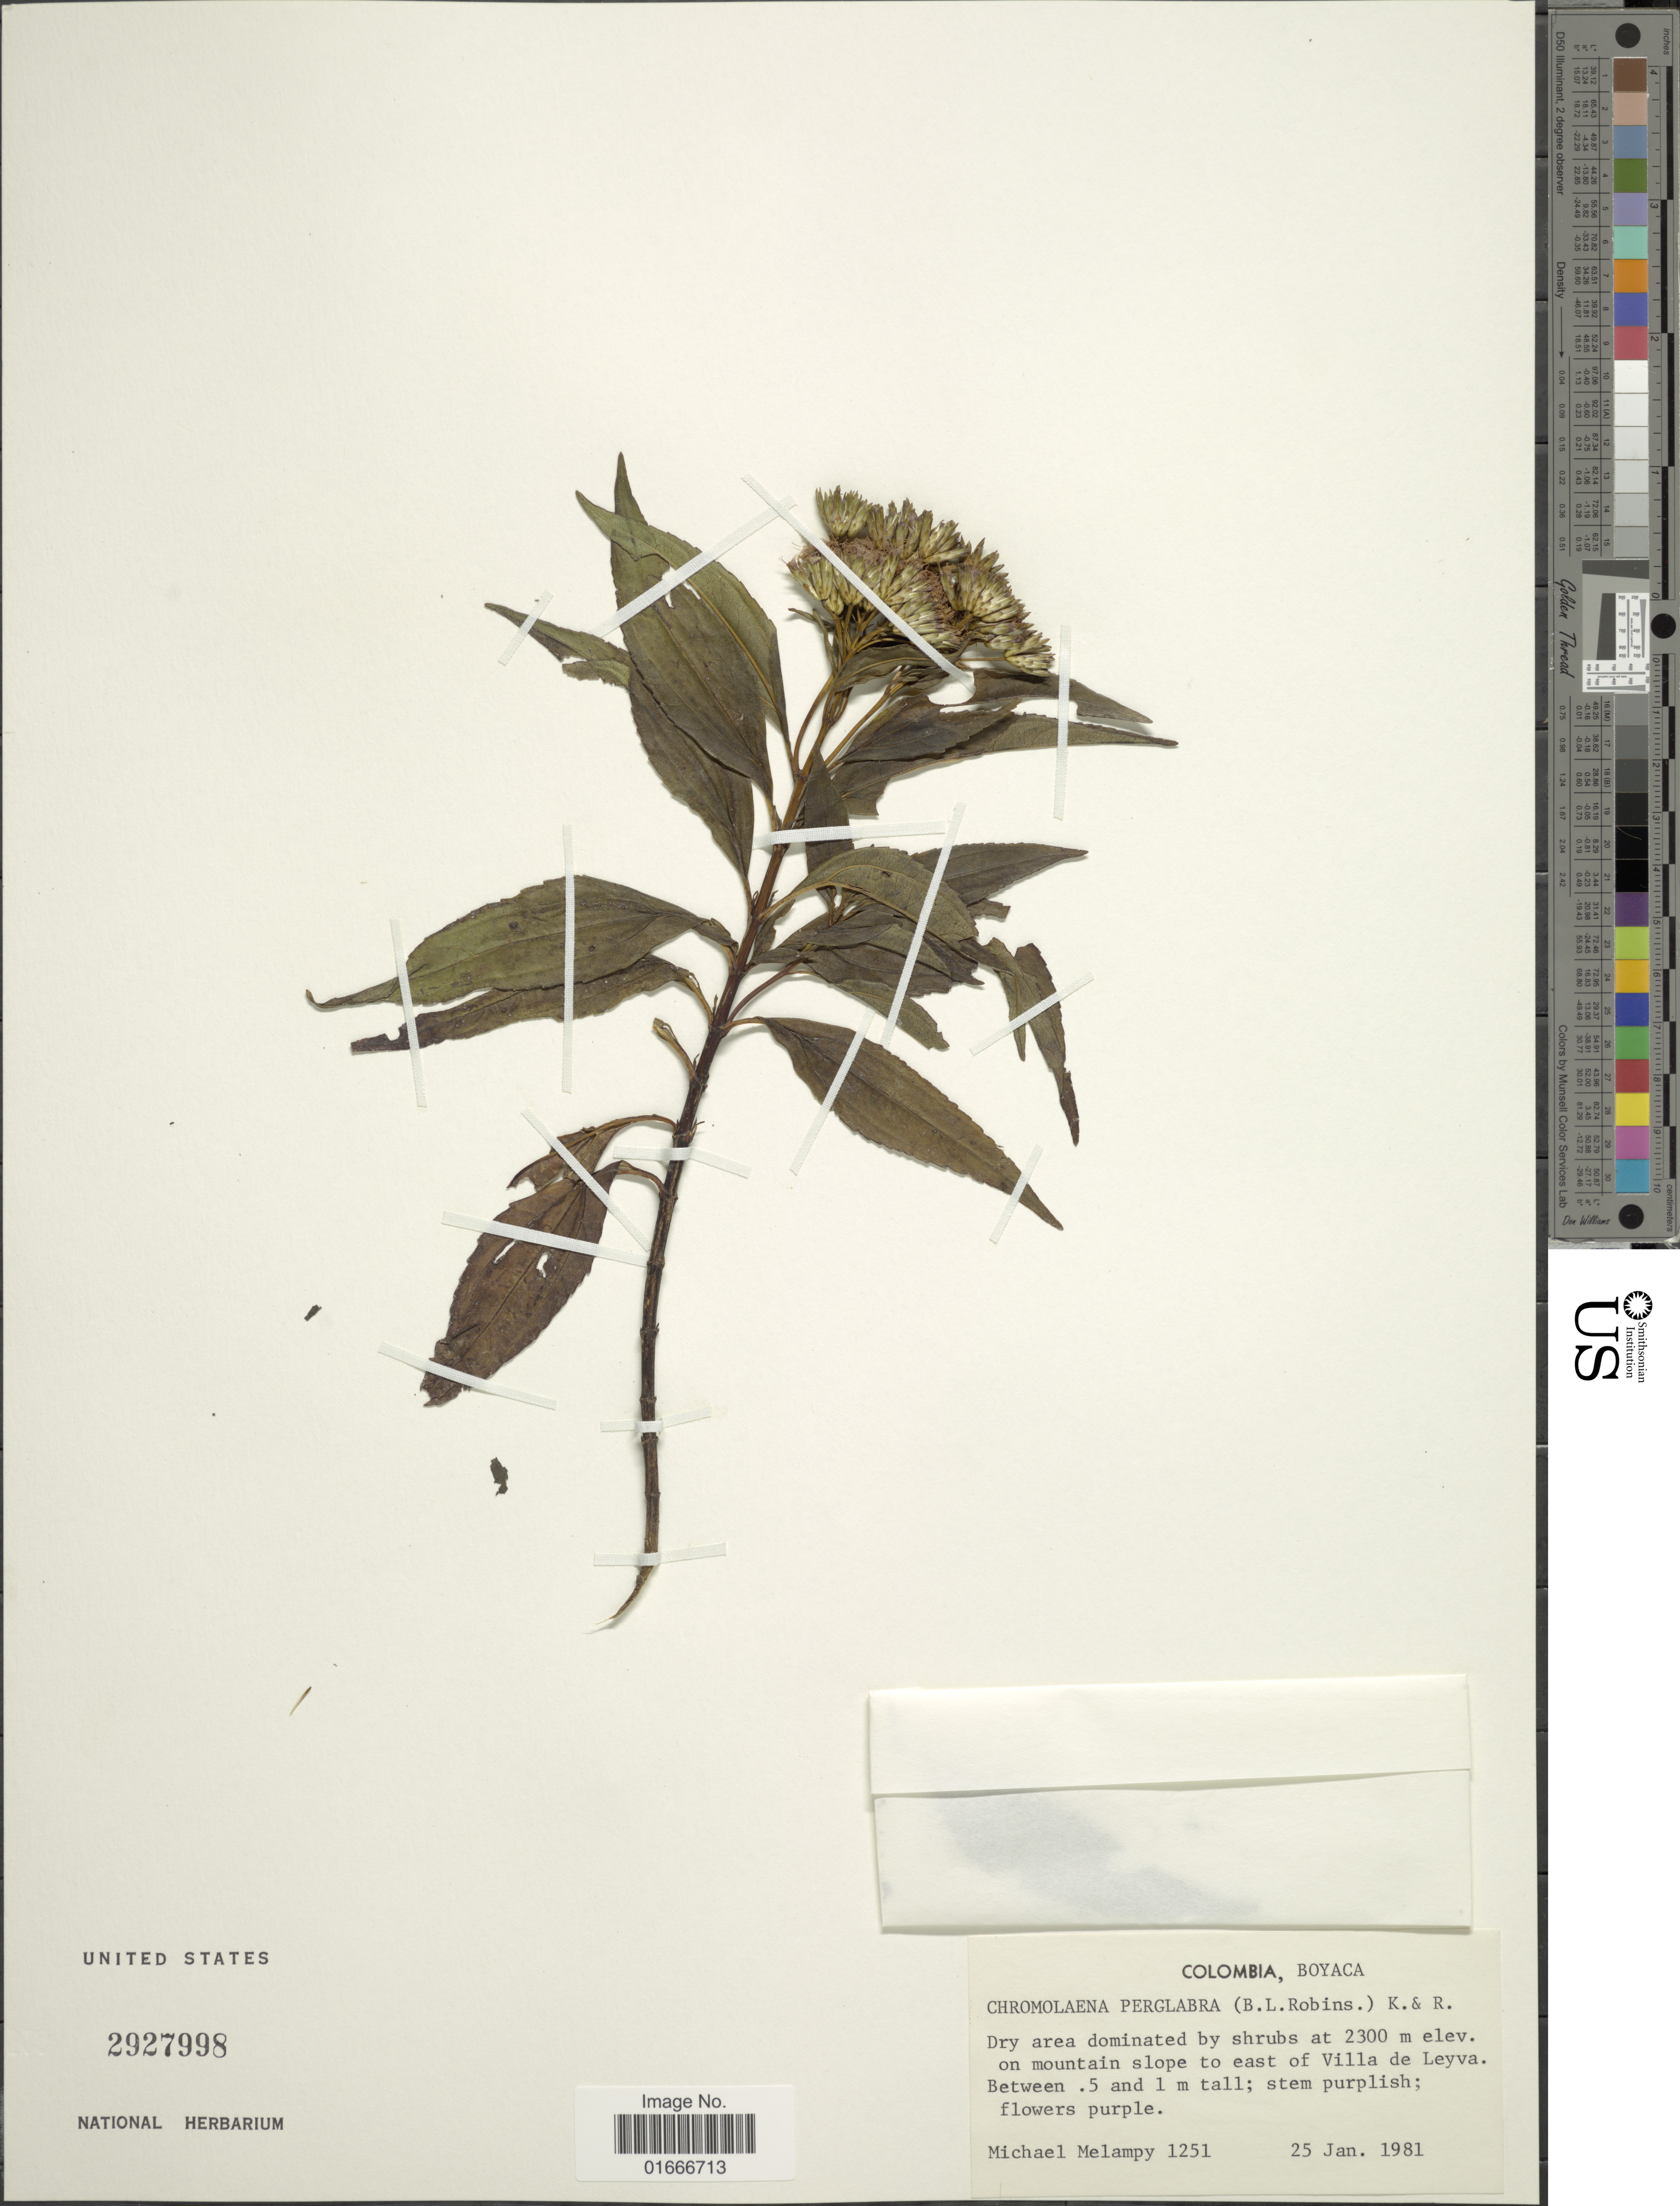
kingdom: Plantae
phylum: Tracheophyta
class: Magnoliopsida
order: Asterales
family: Asteraceae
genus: Chromolaena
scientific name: Chromolaena perglabra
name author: (B.L. Rob.) R.M. King & H. Rob.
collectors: M. Melampy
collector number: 1251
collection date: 1981-01-25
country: Colombia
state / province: Boyacá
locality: East of Villa de Leyva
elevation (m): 2300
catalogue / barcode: US 2927998